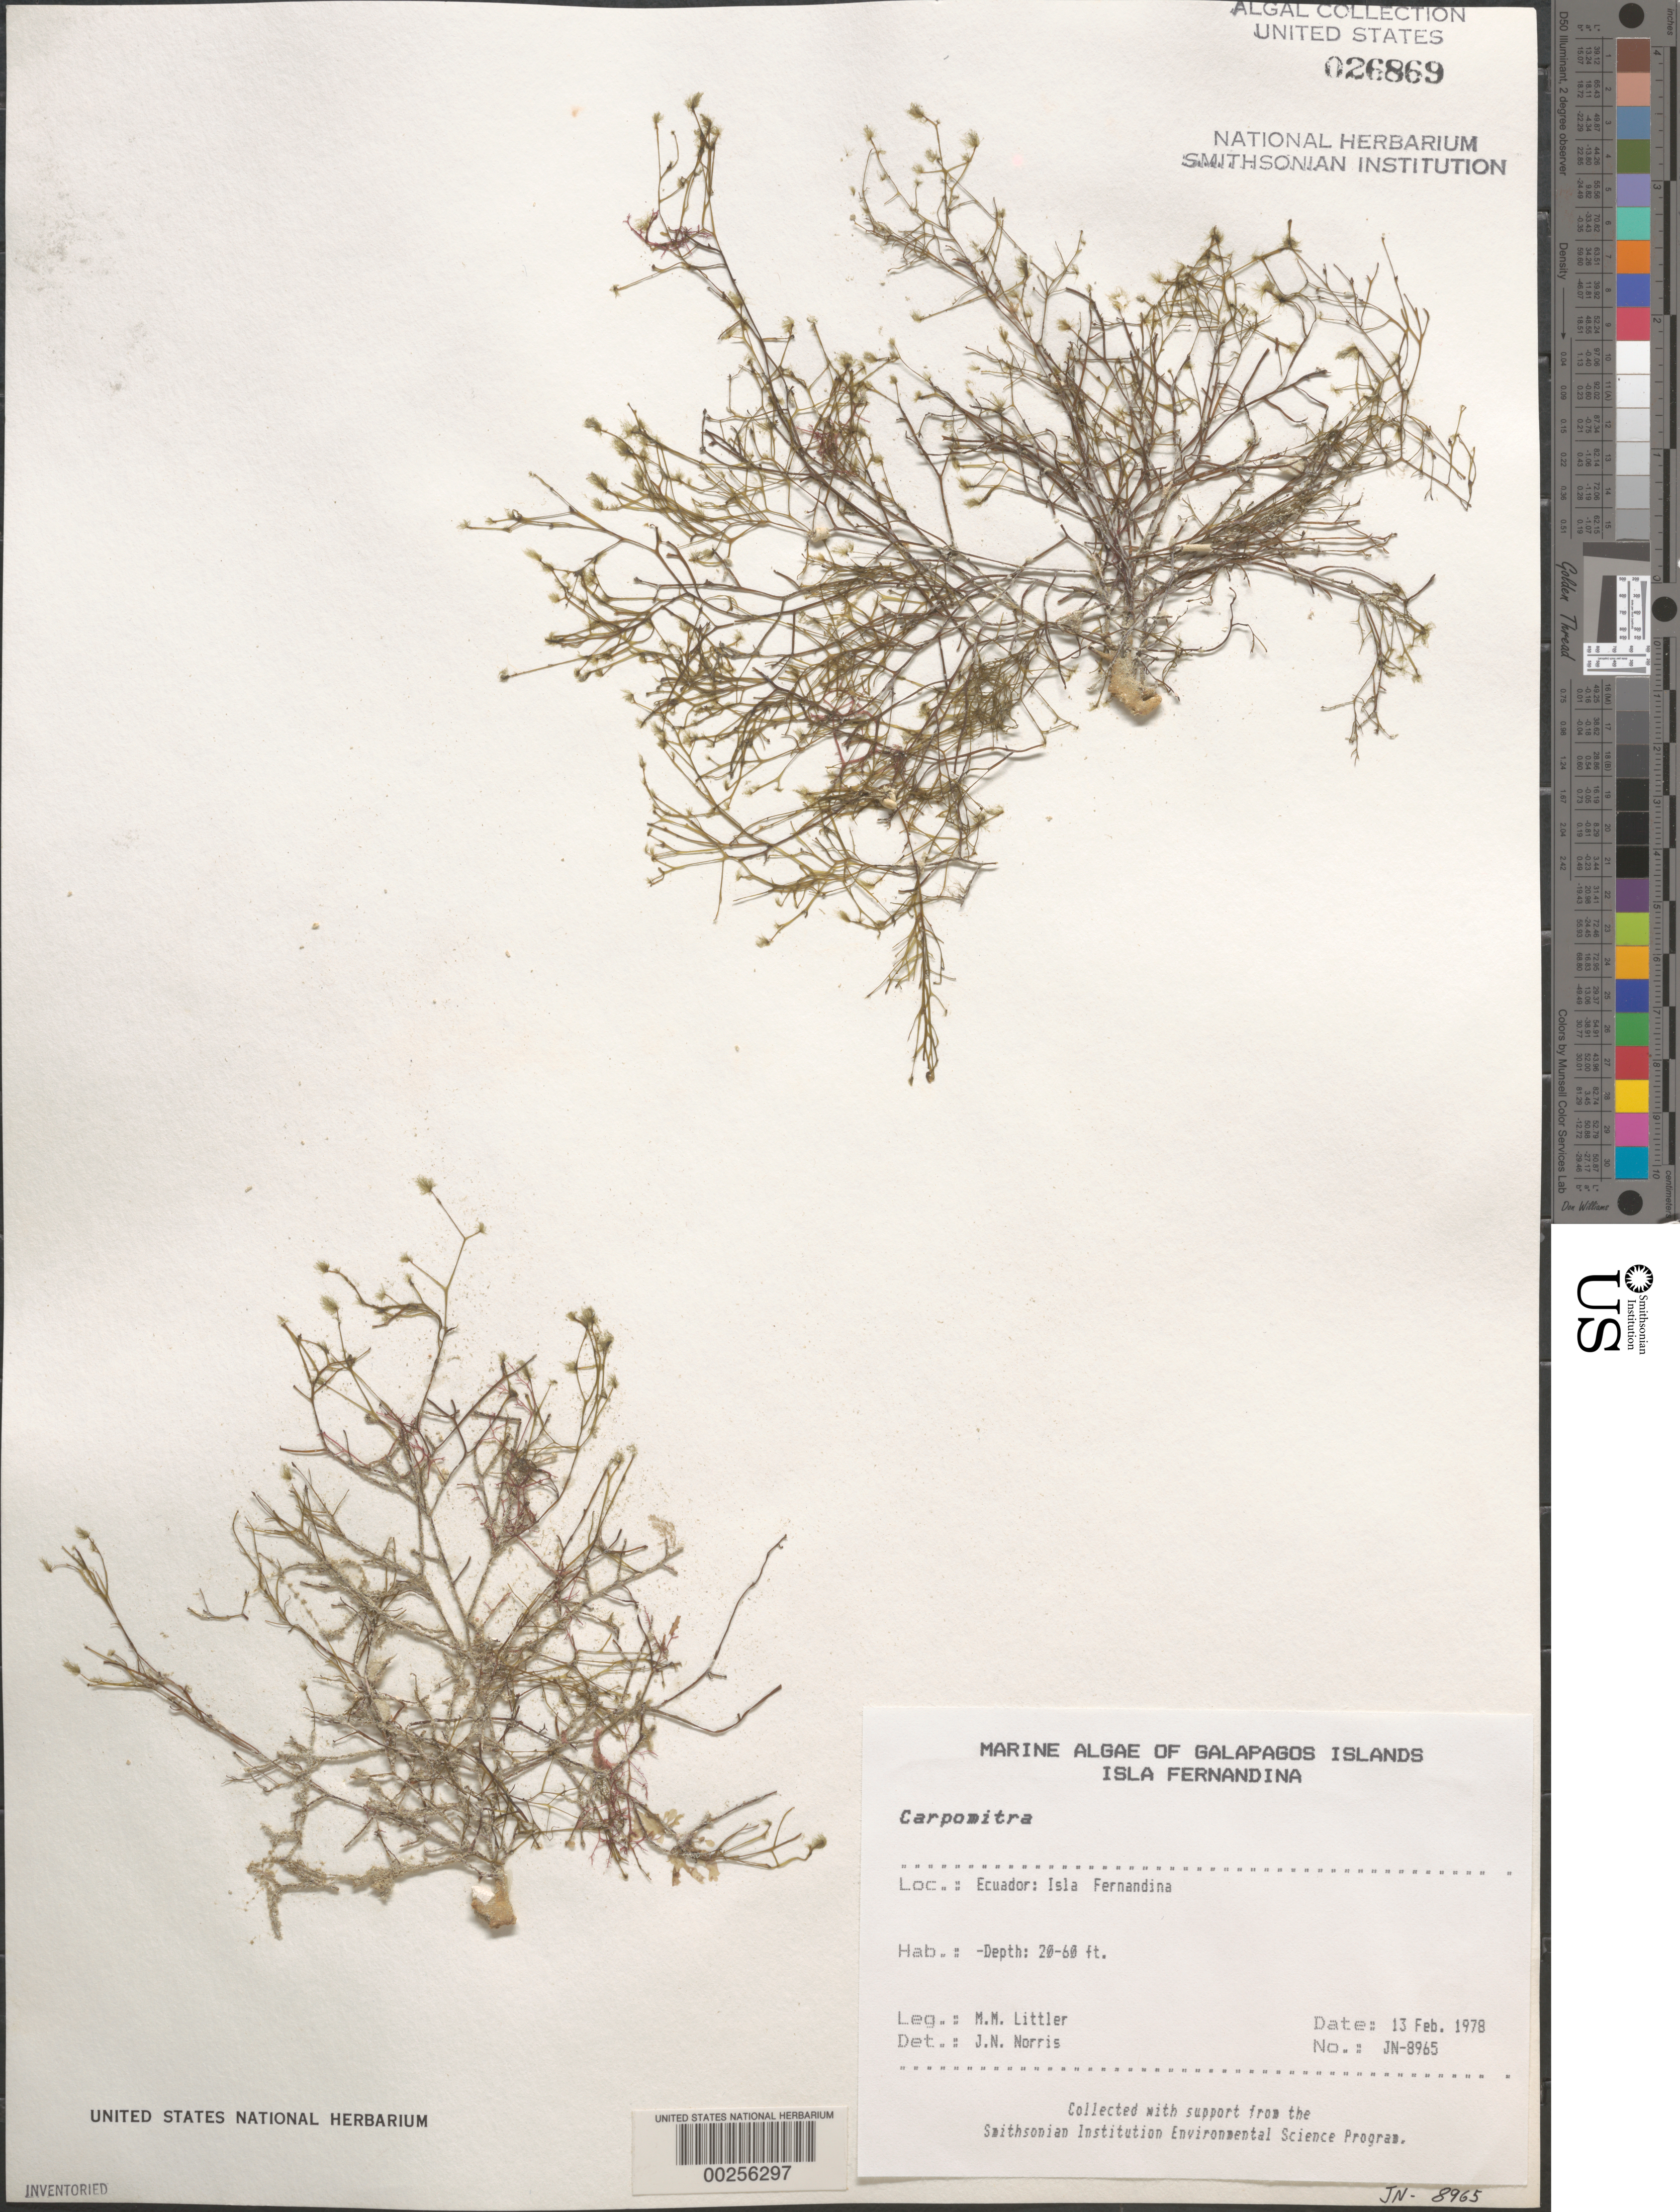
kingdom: Chromista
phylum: Ochrophyta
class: Phaeophyceae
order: Sporochnales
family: Sporochnaceae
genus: Carpomitra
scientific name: Carpomitra sp.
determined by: Norris, James N.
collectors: M. M. Littler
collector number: JN-8965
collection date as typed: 13 Feb 1978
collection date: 1978-02-13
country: Ecuador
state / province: Colón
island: Fernandina [Narborough]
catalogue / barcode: US 26869